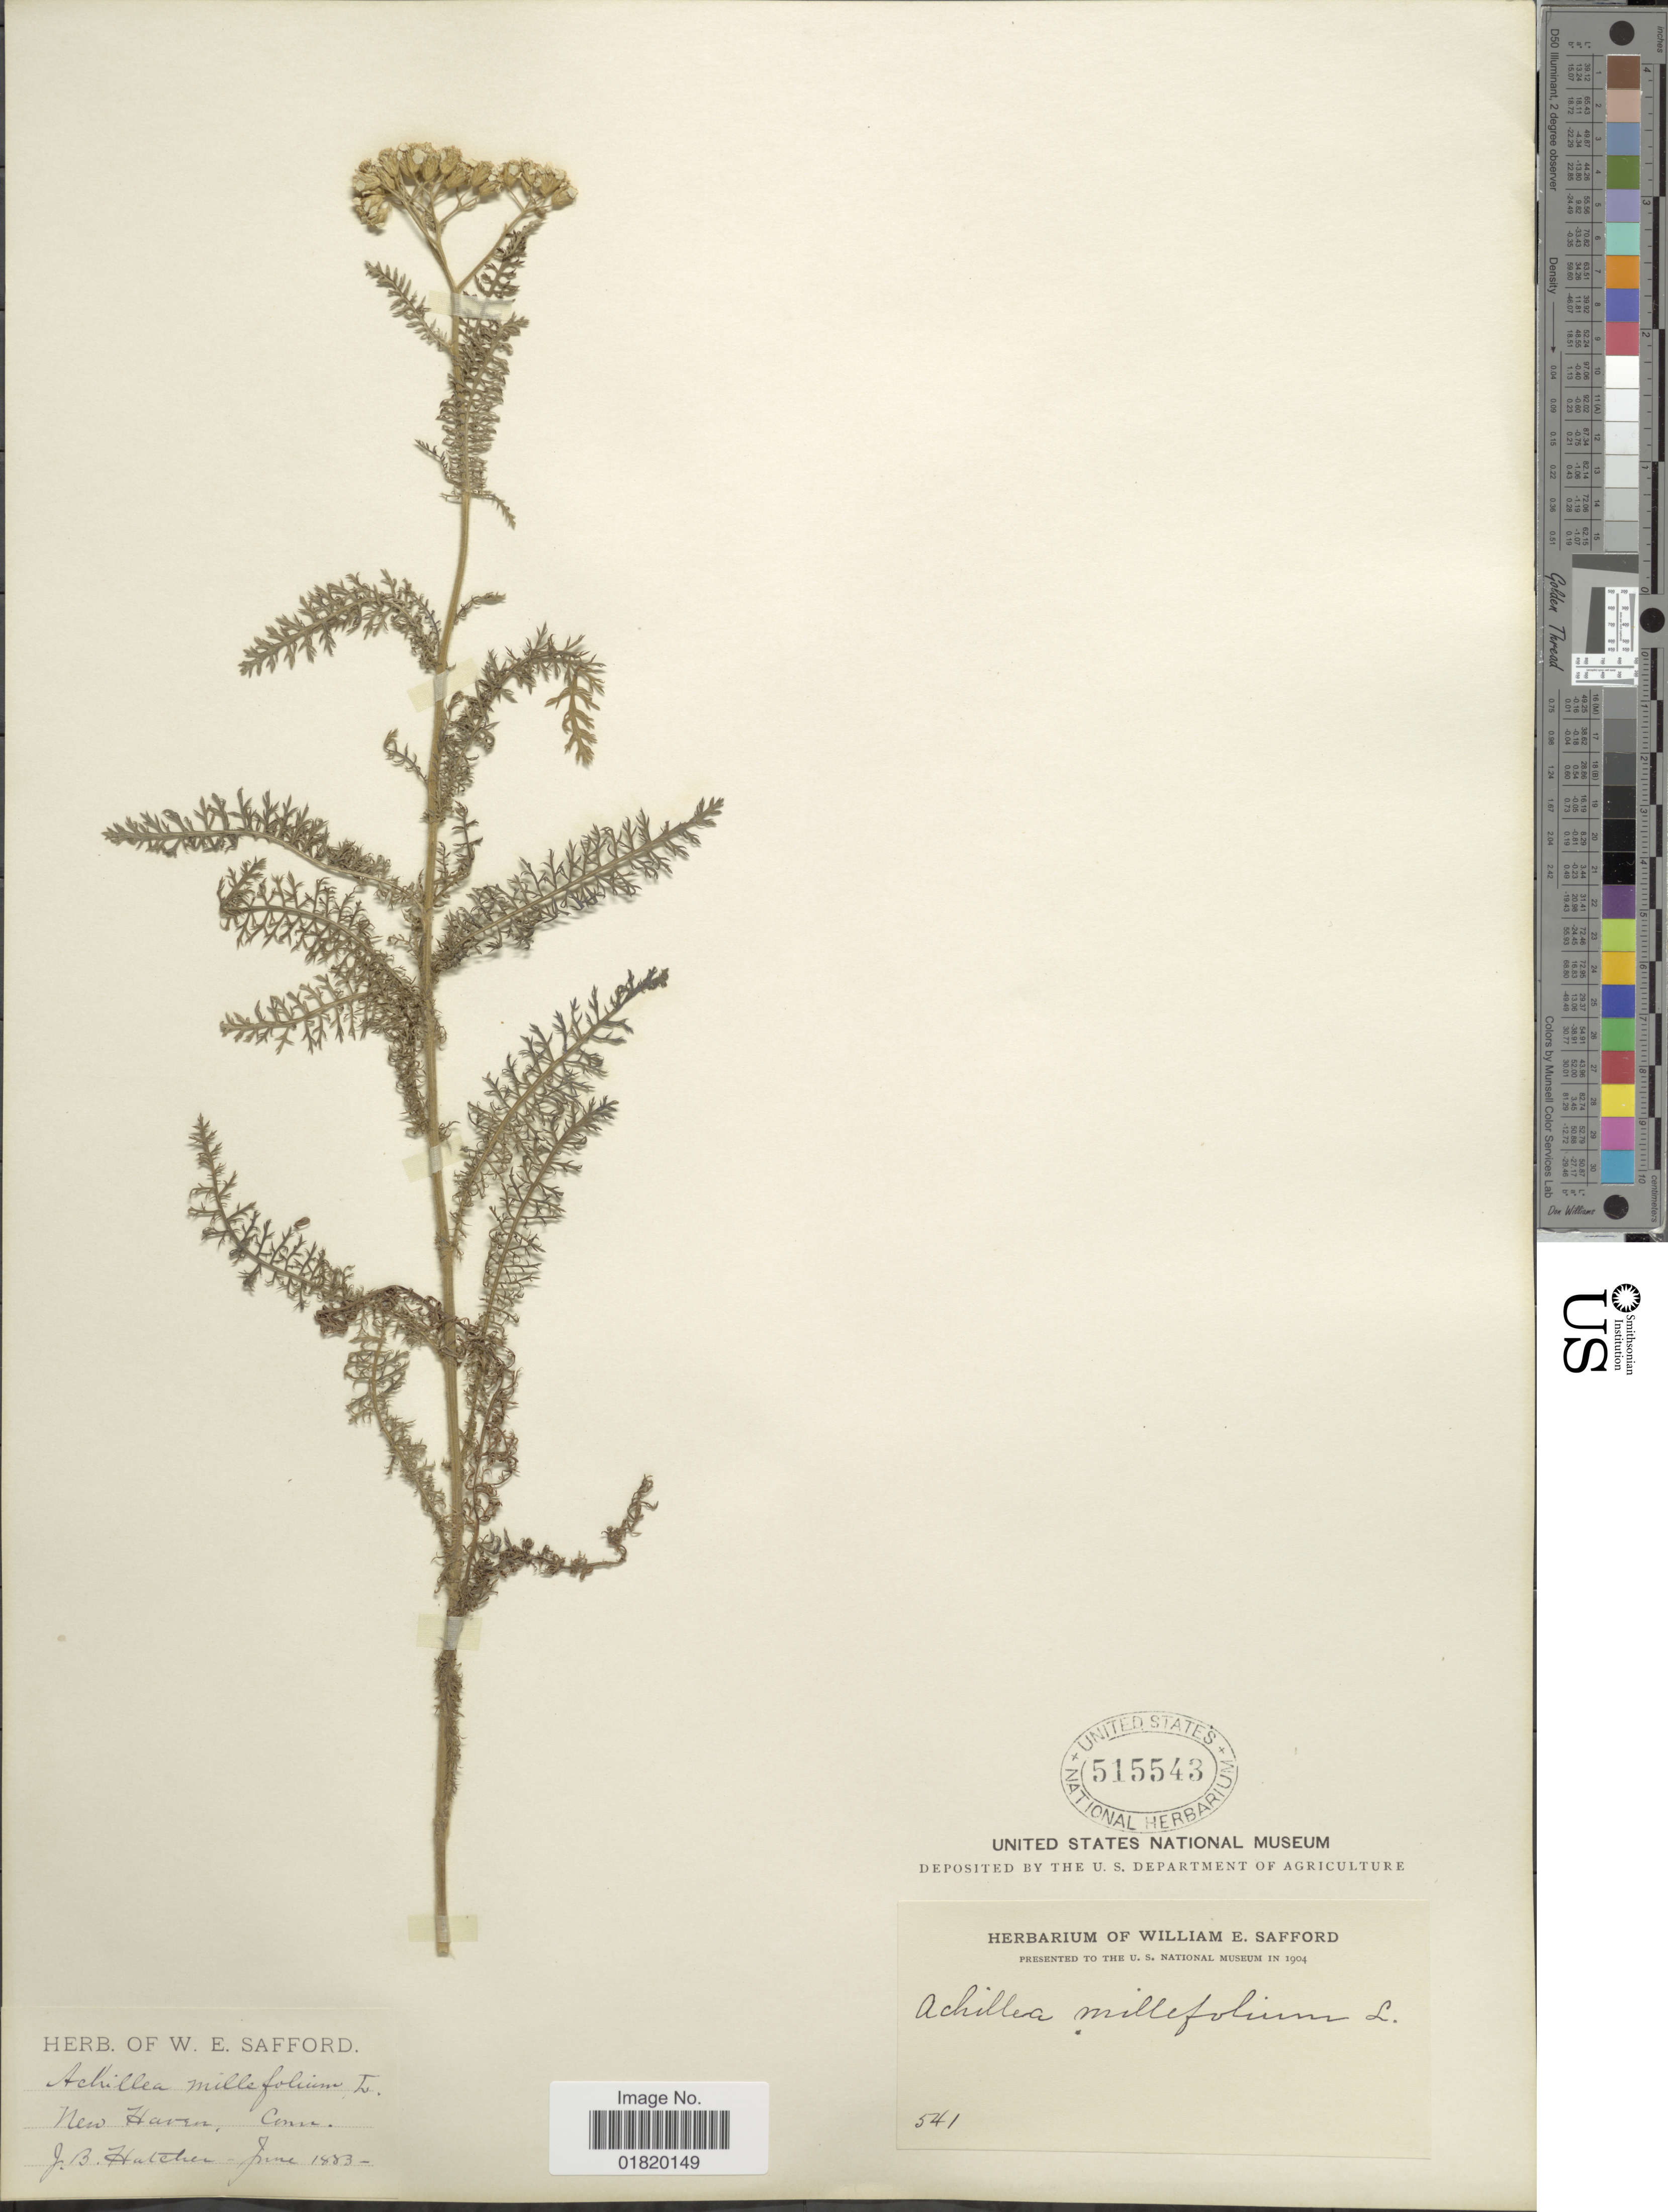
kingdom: Plantae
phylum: Tracheophyta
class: Magnoliopsida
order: Asterales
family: Asteraceae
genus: Achillea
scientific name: Achillea millefolium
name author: L.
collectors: J. Hatcher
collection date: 1883-06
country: United States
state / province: Connecticut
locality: New Haven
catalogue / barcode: US 515543